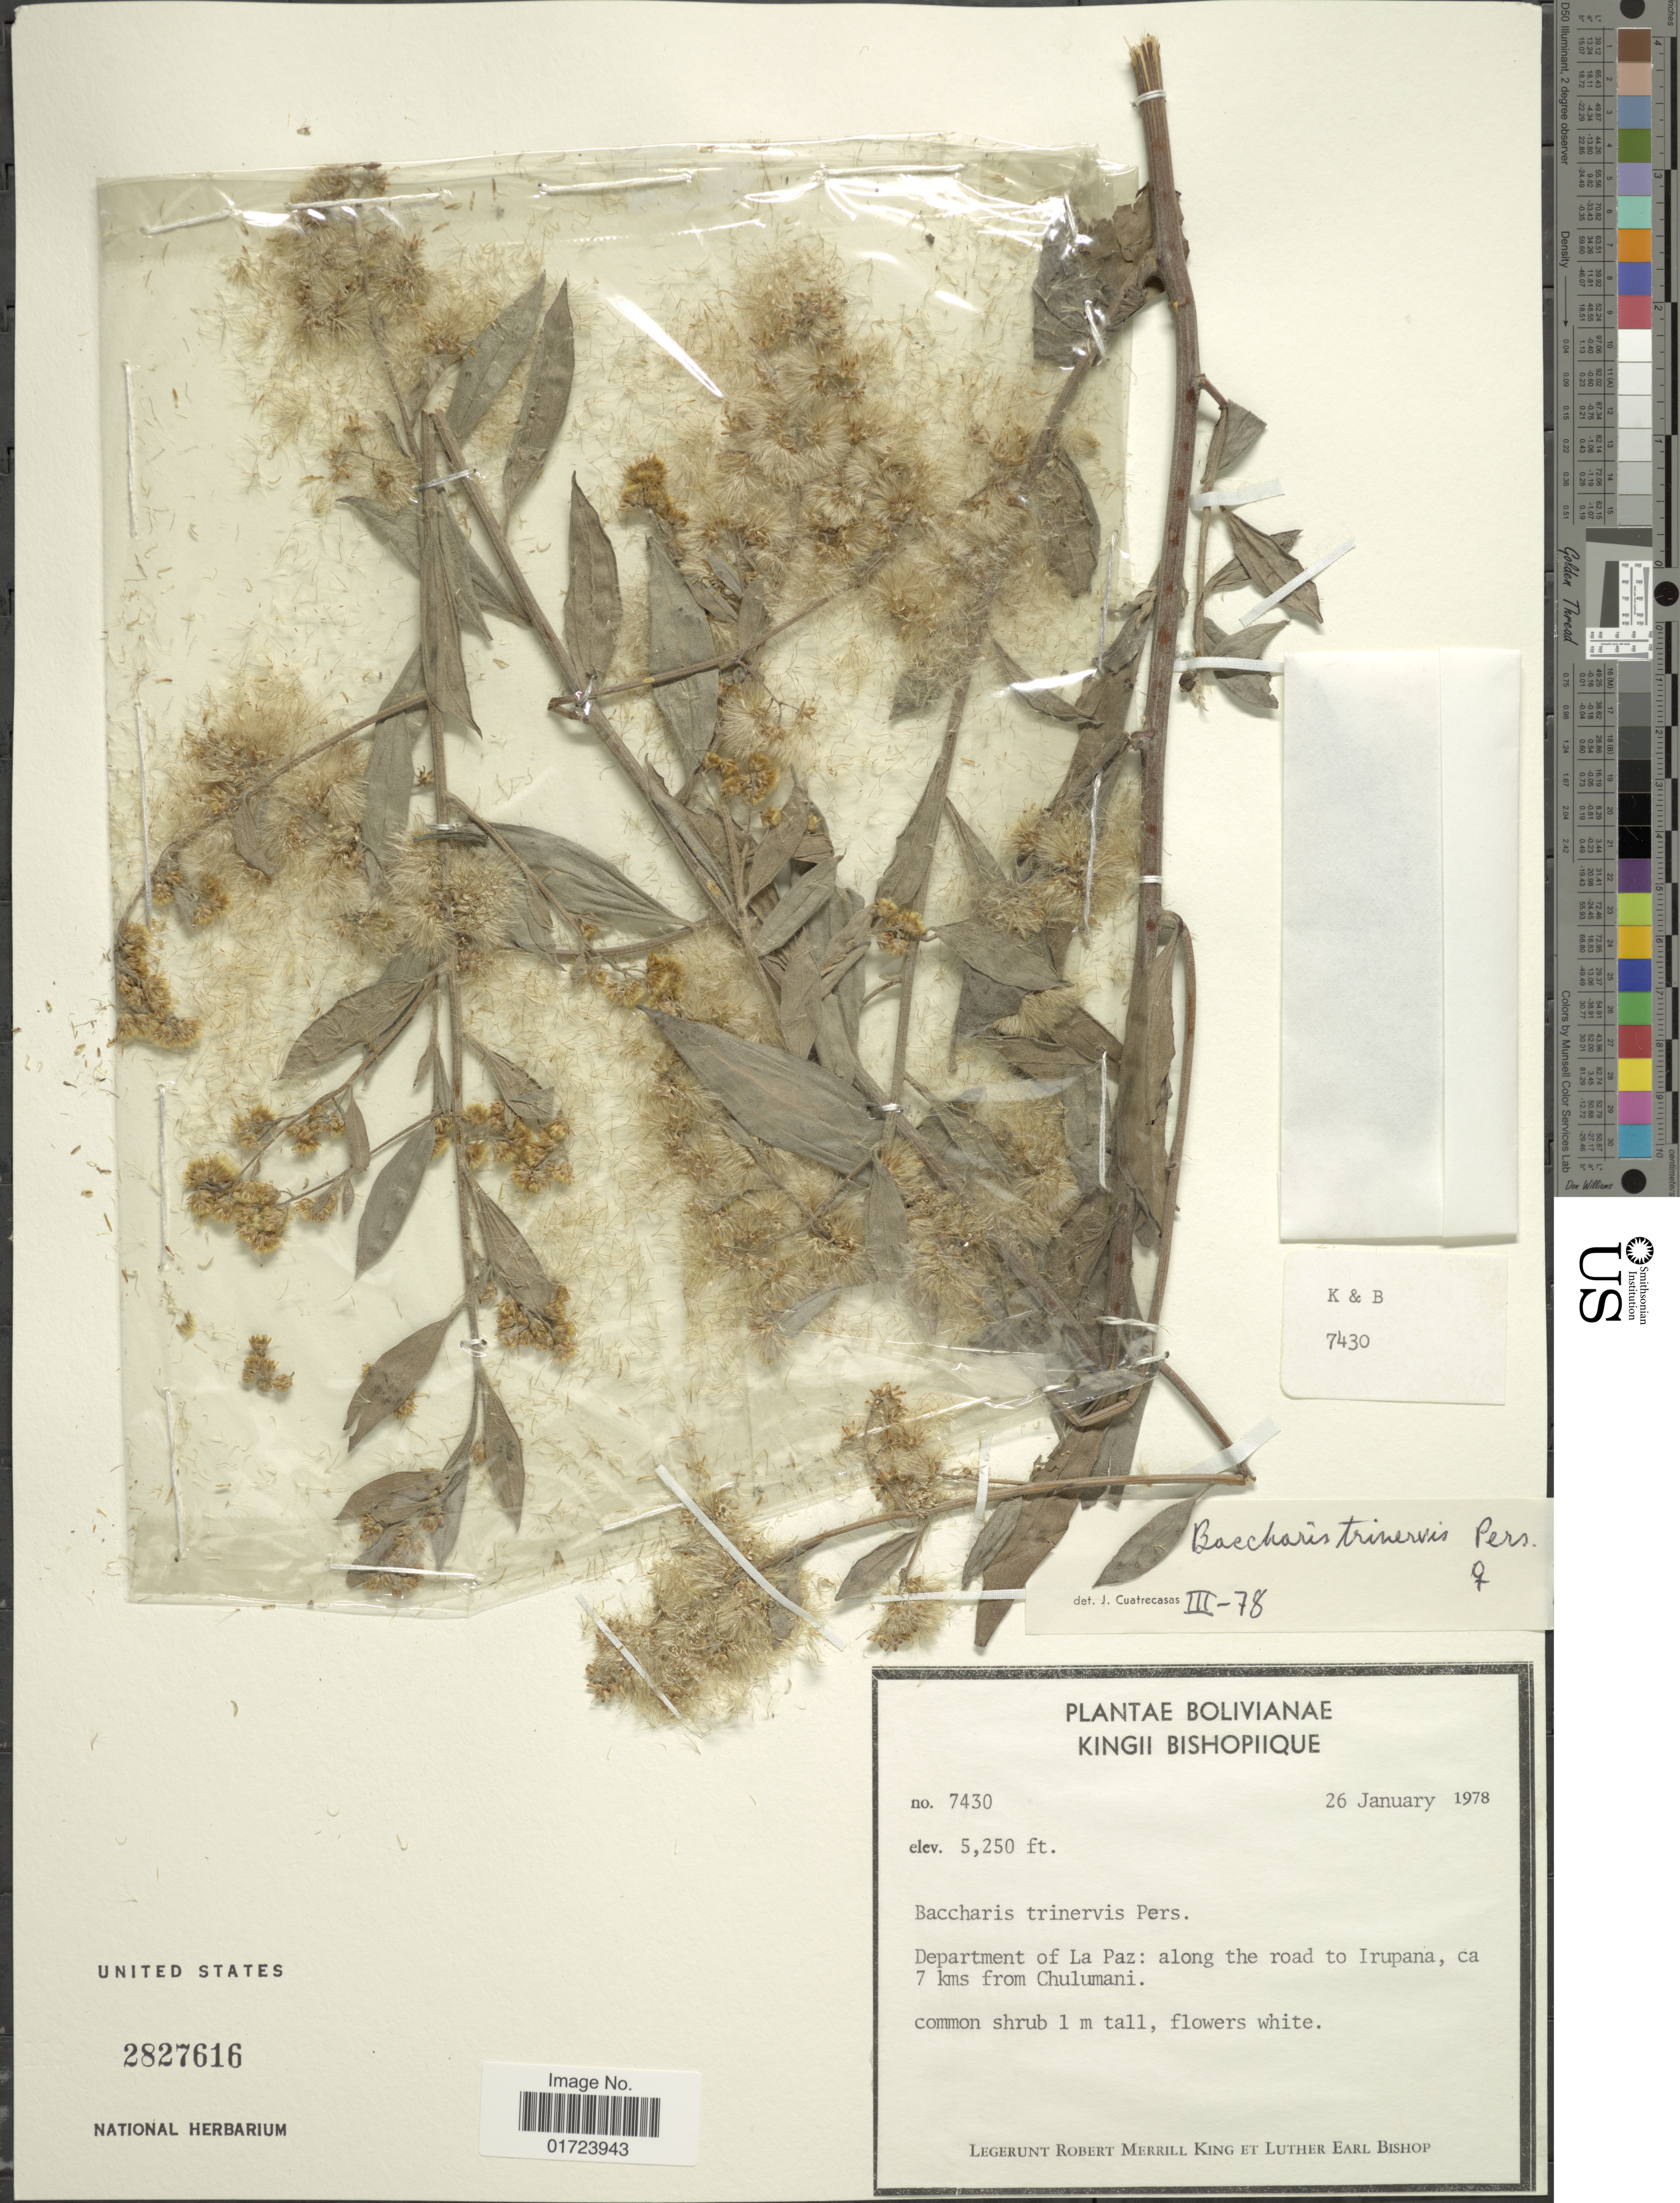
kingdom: Plantae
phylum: Tracheophyta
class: Magnoliopsida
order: Asterales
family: Asteraceae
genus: Baccharis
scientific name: Baccharis trinervis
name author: (Lam.) Pers.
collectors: R. M. King & L. E. Bishop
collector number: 7430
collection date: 1978-01-26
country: Bolivia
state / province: La Paz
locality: Department of La Paz: along the road to Irupana, ca. 7 kms from Chulumani.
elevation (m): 1600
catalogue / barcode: US 2827616